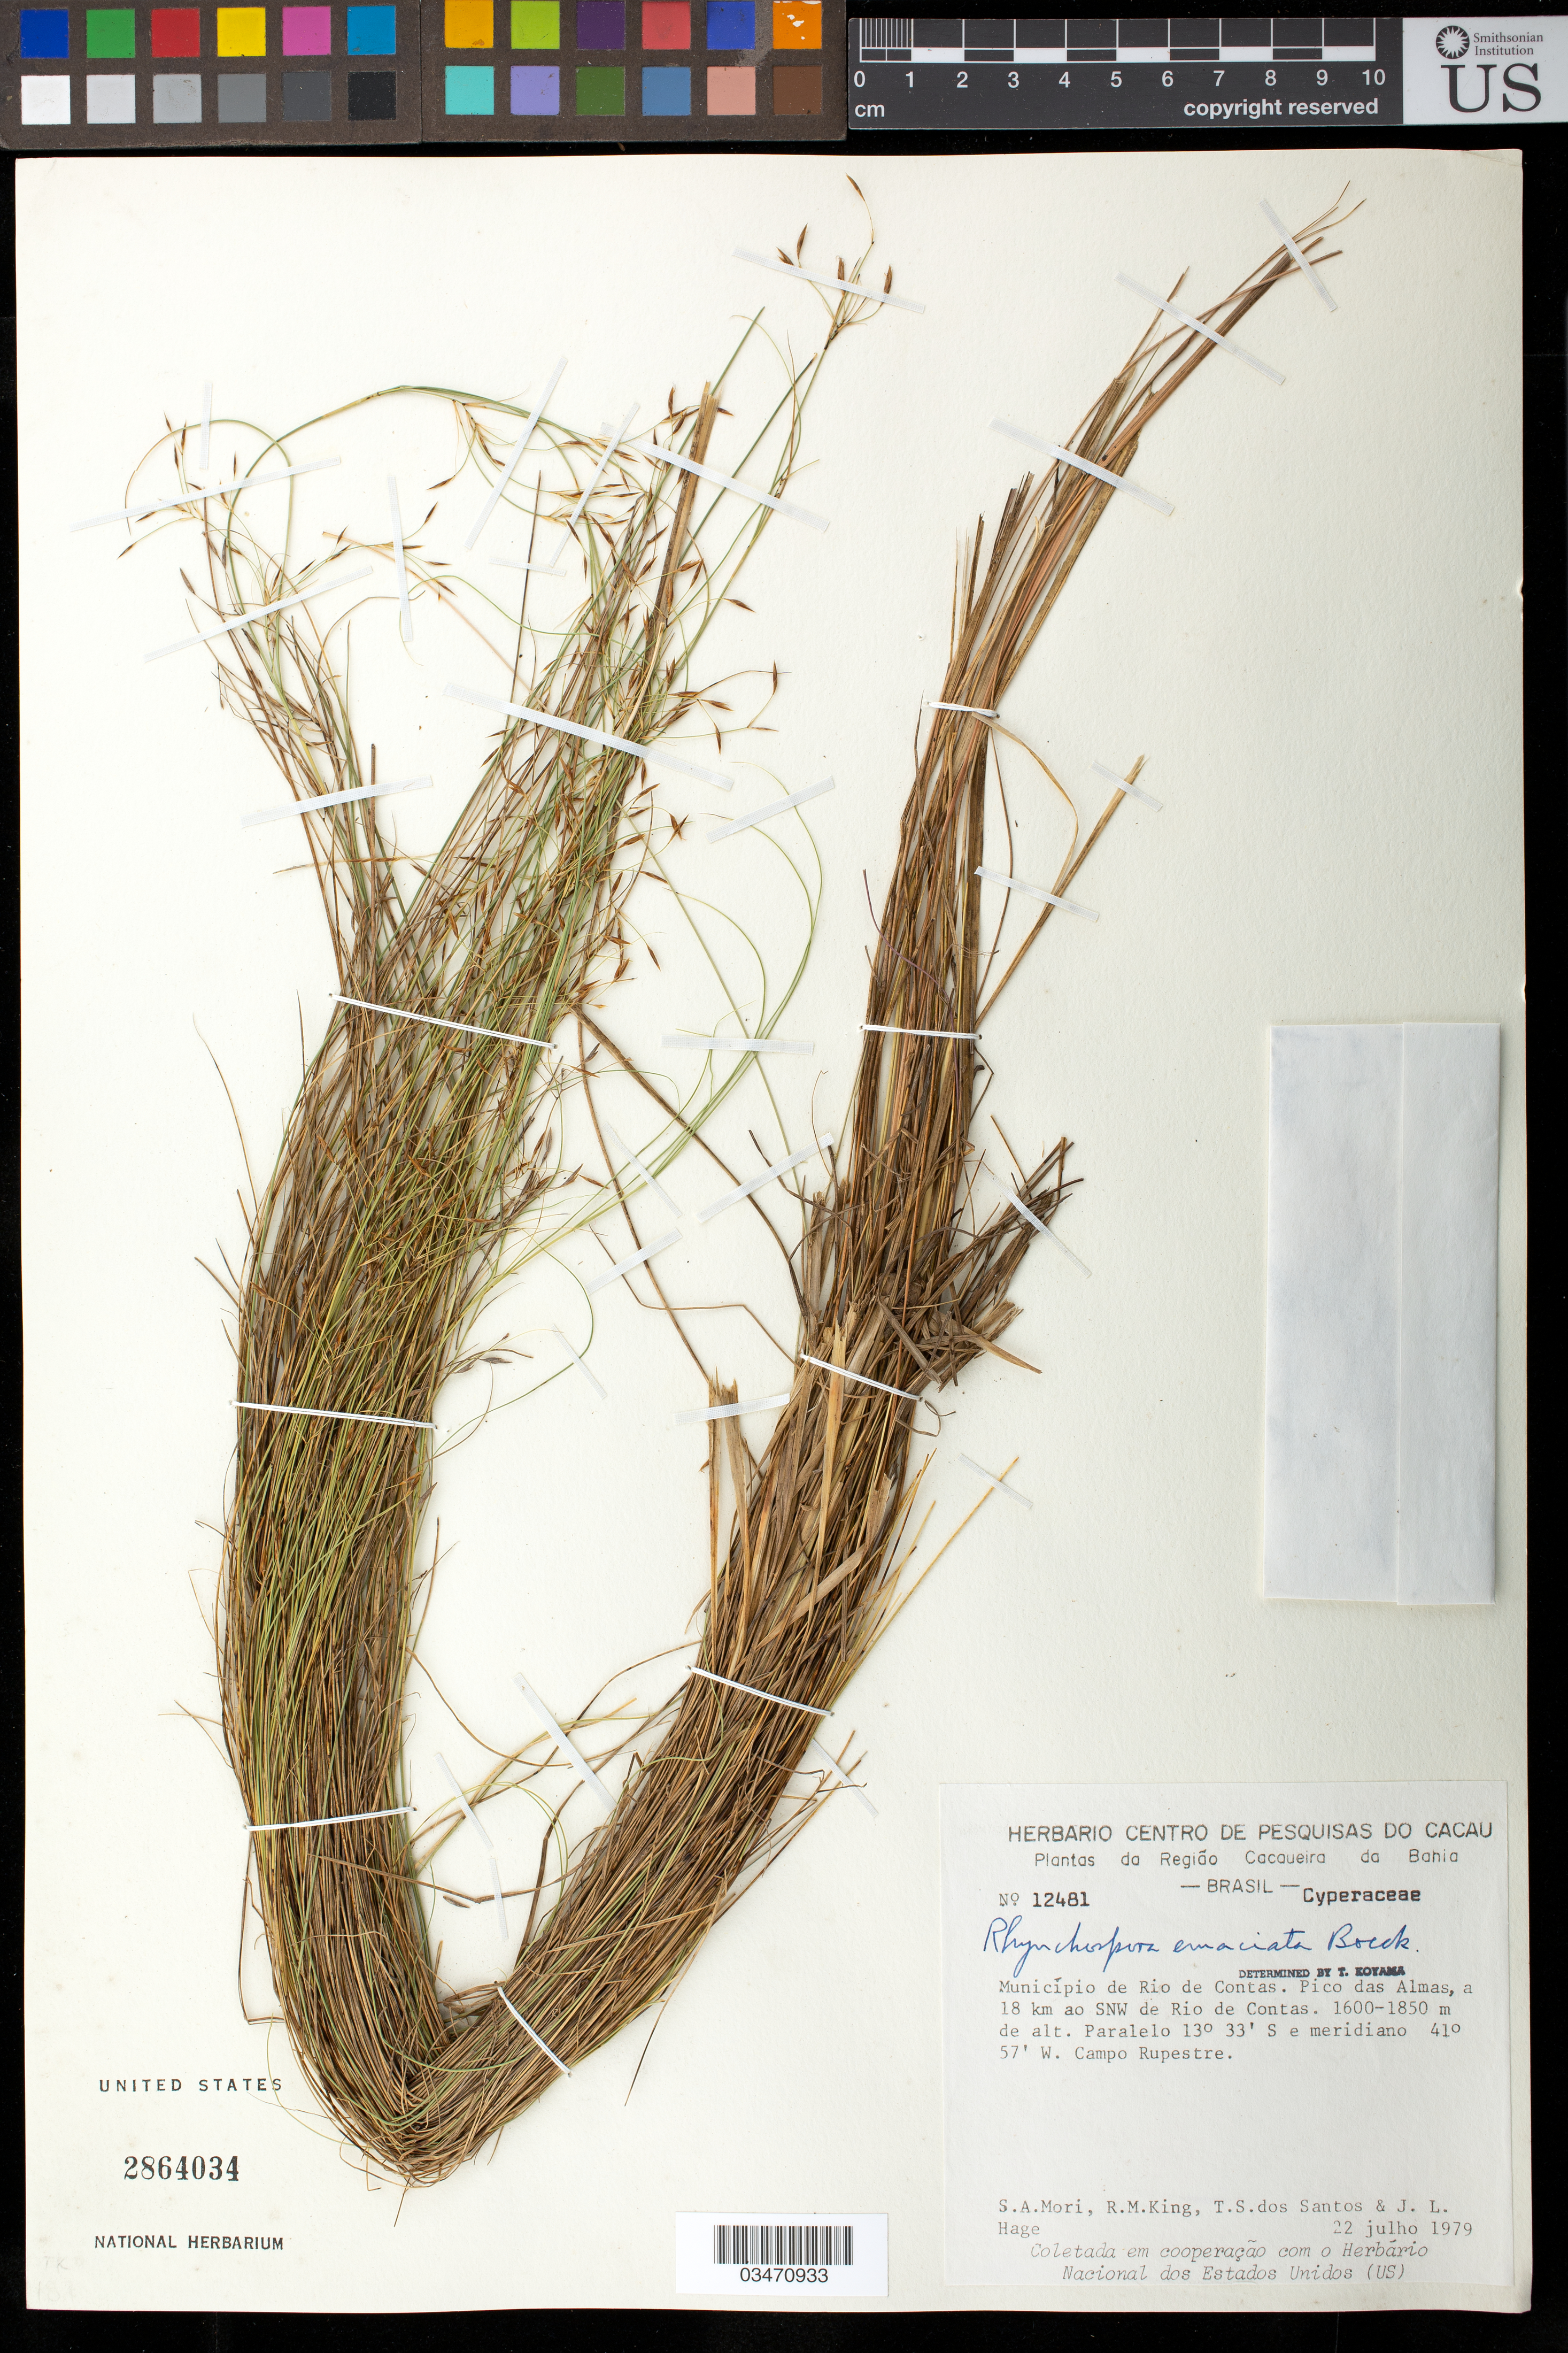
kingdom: Plantae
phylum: Tracheophyta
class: Liliopsida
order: Poales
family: Cyperaceae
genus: Rhynchospora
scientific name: Rhynchospora emaciata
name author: (Nees) Boeckeler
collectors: S. Mori, J. Hage, T. S. Santos & J. Hage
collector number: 12481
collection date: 1979-07-22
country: Brazil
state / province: Bahia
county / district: Rio de Contas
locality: Pico das Almas, a 18 km ao SW de Rio de Contas.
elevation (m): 1600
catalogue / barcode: US 2864034